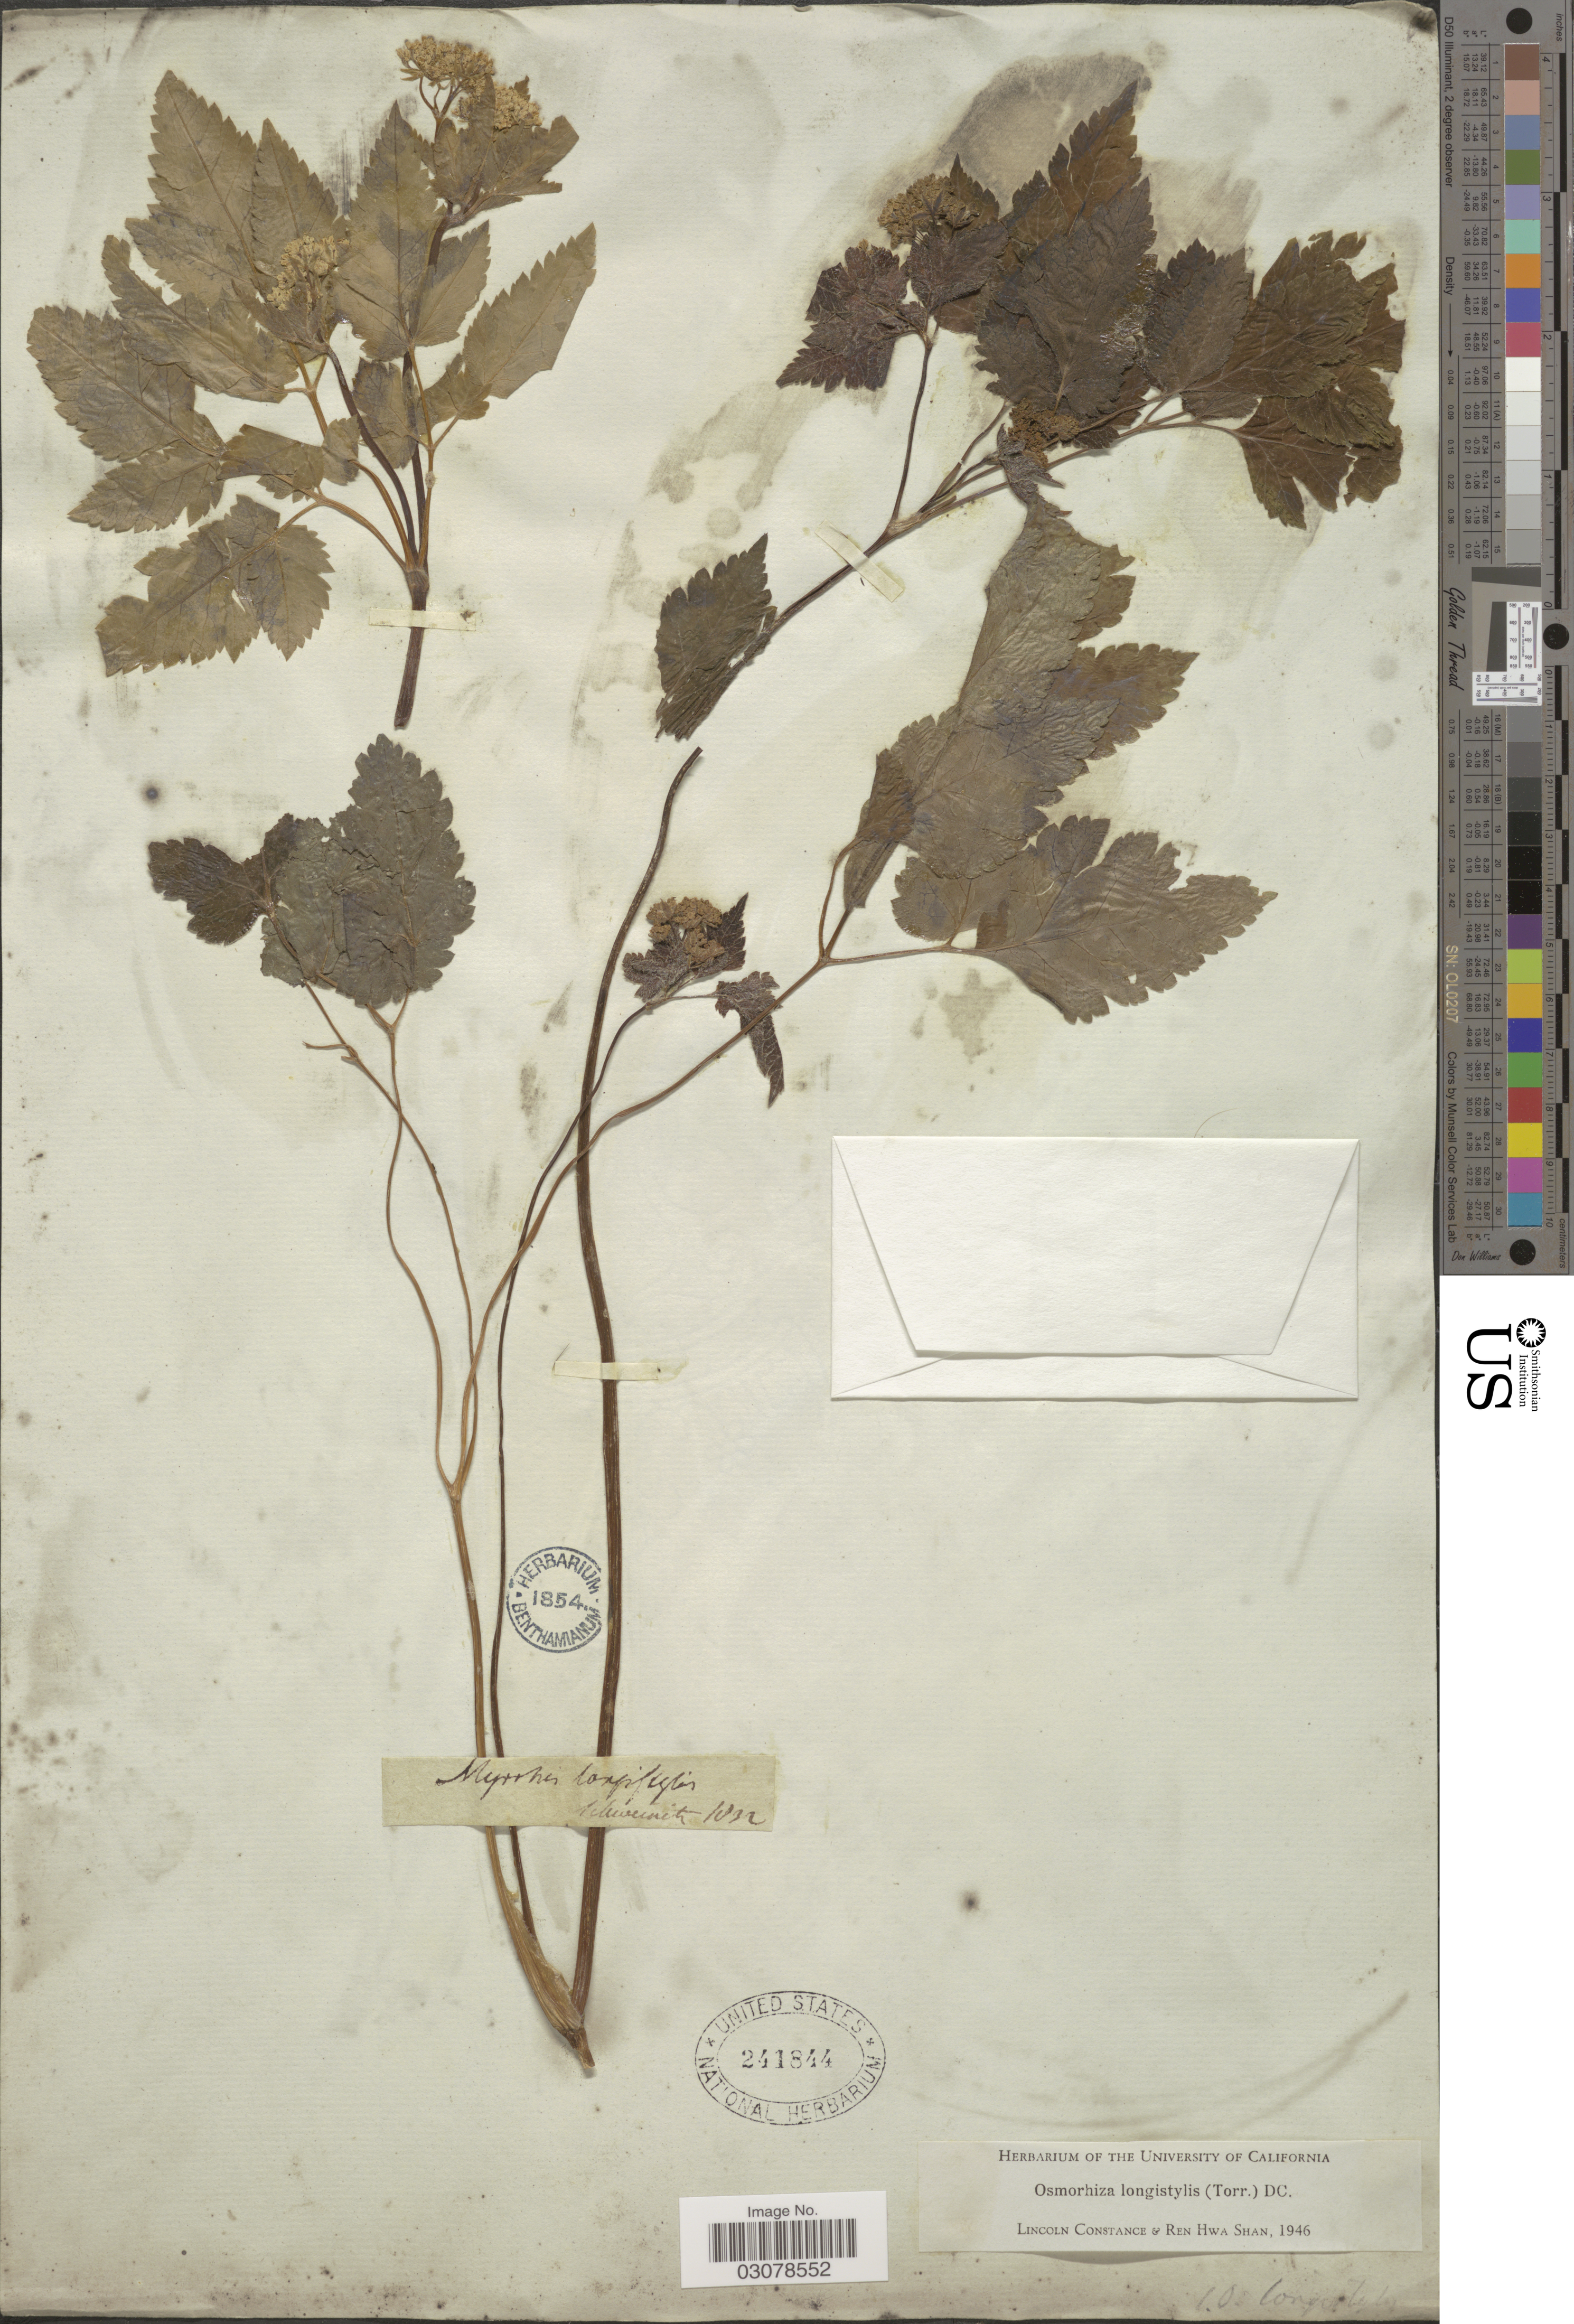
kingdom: Plantae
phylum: Tracheophyta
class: Magnoliopsida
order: Apiales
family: Apiaceae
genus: Osmorhiza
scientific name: Osmorhiza longistylis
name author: (Torr.) DC.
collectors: Schweinitz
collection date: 1832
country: United States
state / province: California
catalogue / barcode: US 241844